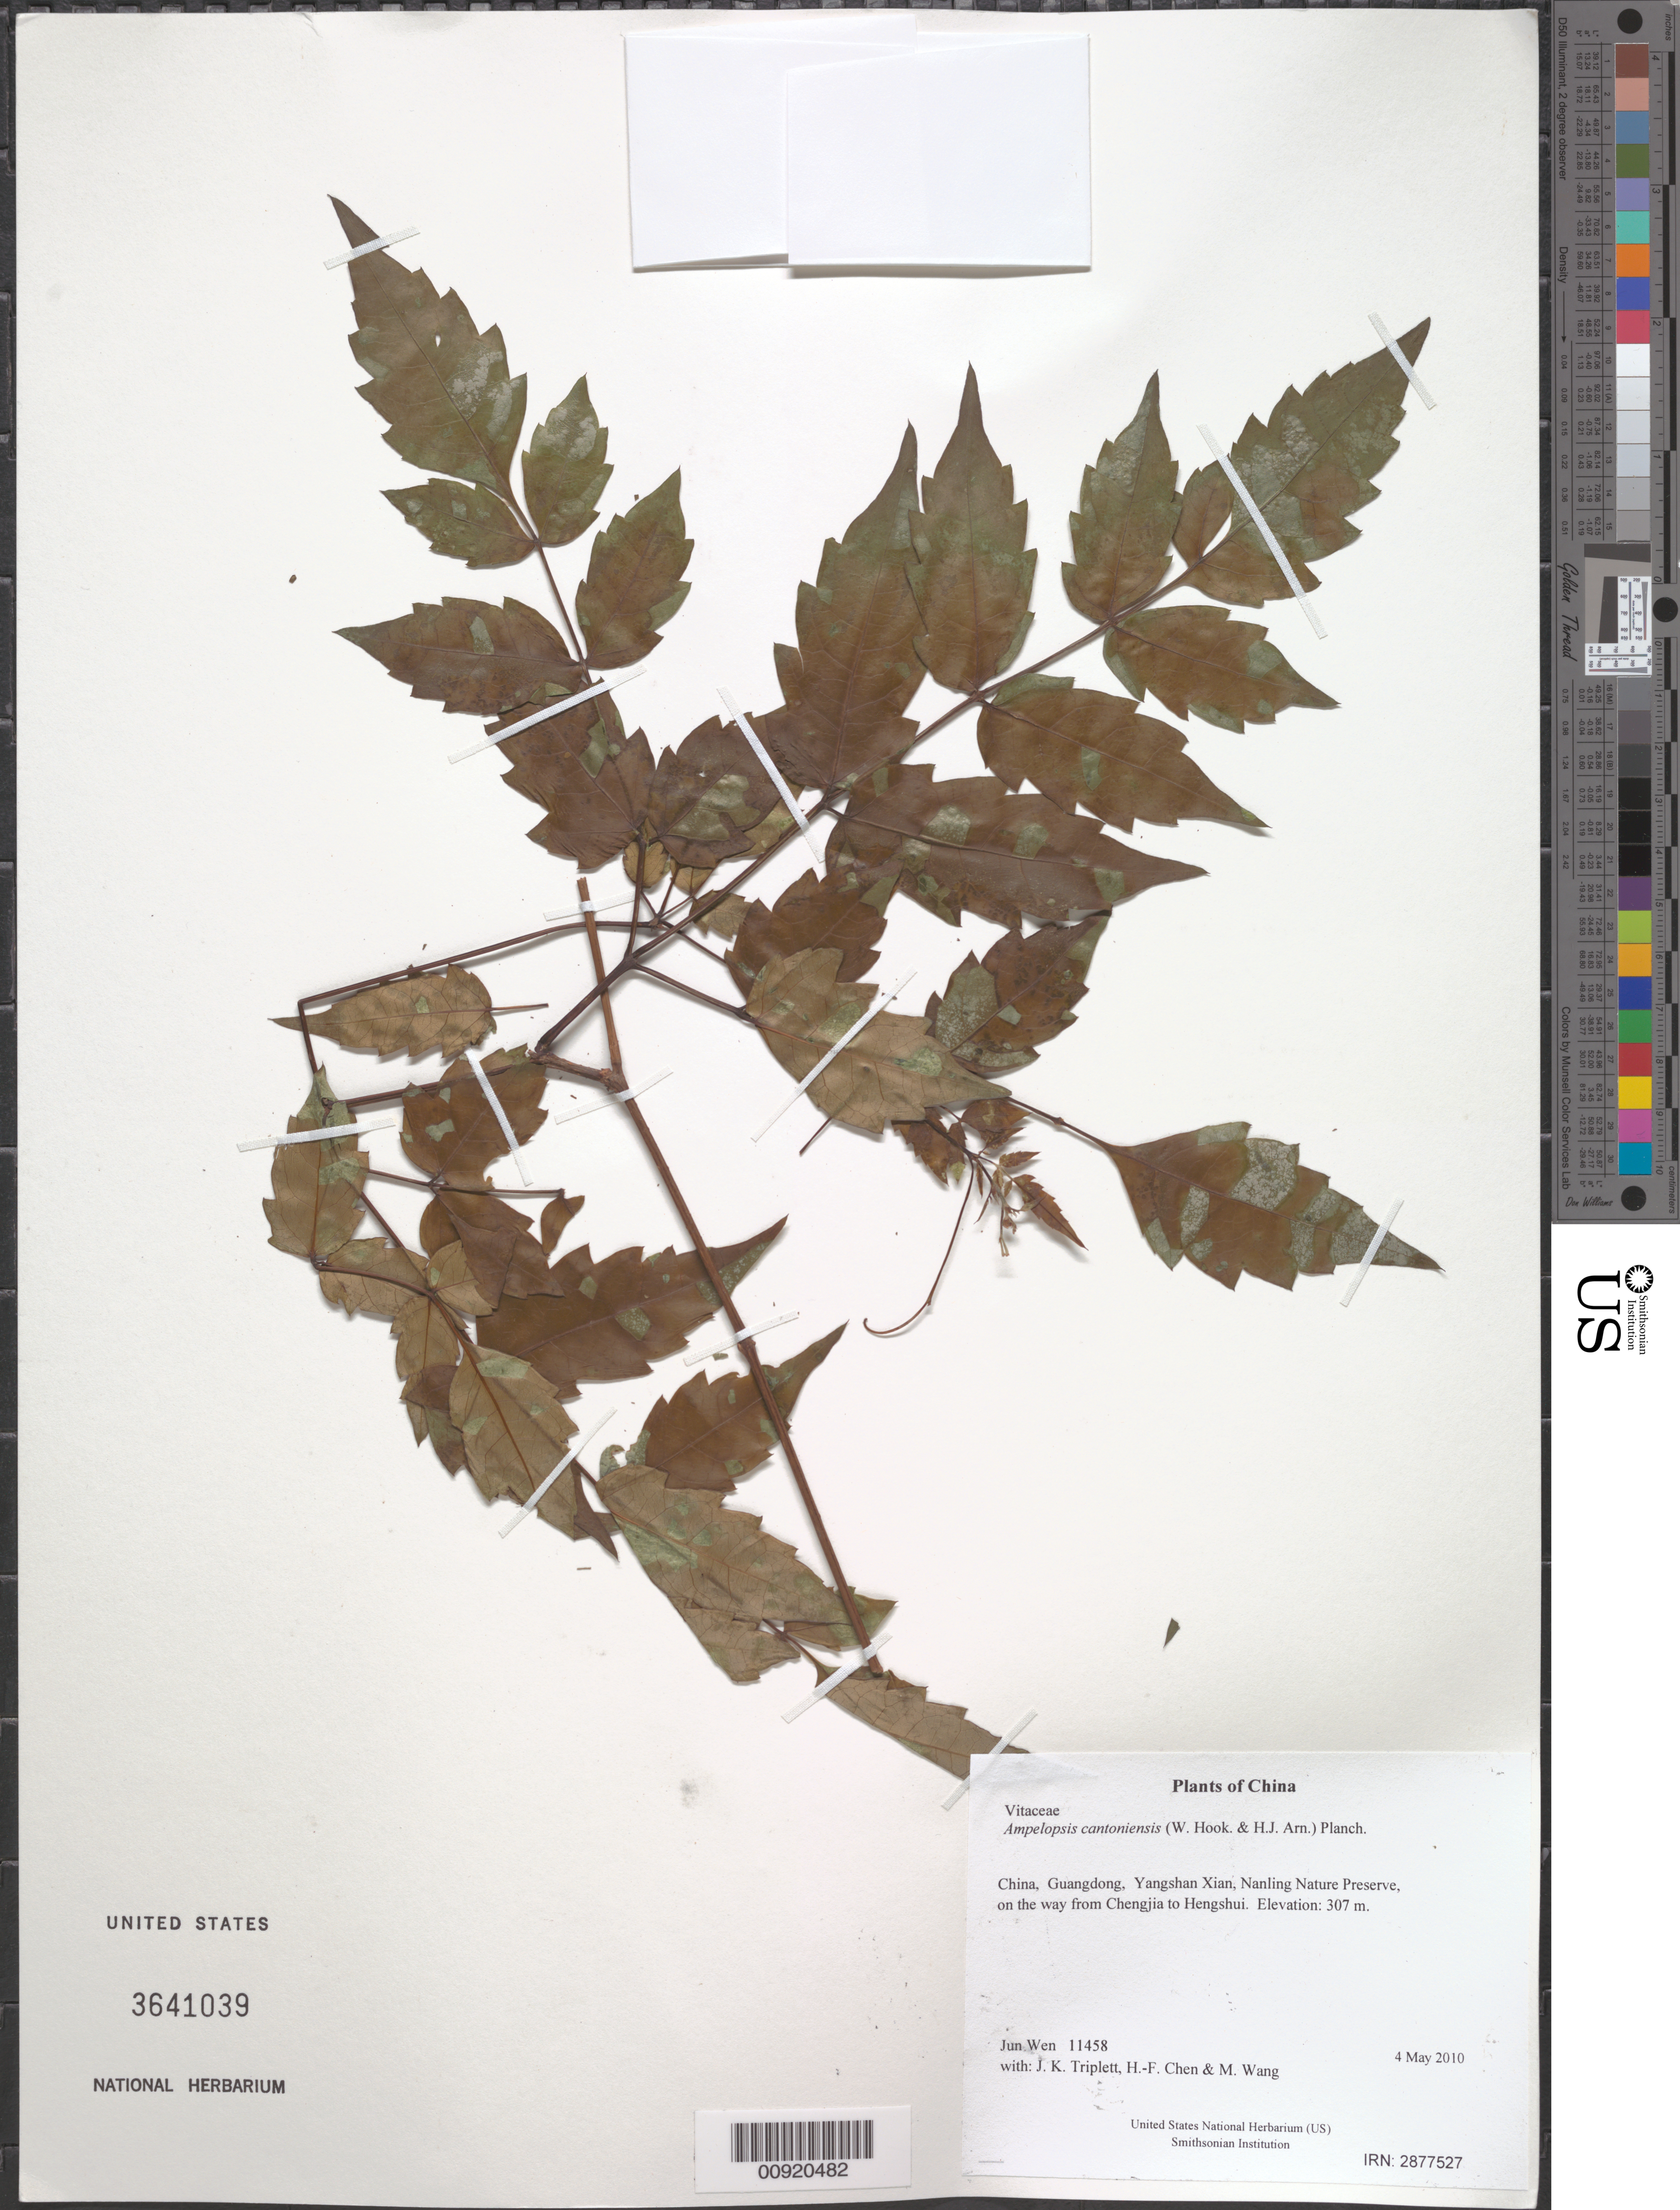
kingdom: Plantae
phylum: Tracheophyta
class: Magnoliopsida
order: Vitales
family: Vitaceae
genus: Ampelopsis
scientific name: Ampelopsis cantoniensis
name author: (W. Hook. & H.J. Arn.) Planch.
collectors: J. Wen, J. K. Triplett, H.-F. Chen & M. Wang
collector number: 11458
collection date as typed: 4 May 2010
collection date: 2010-05-04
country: China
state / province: Guangdong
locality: Yangshan Xian, Nanling Nature Preserve, on the way from Chengjia to Hengshui.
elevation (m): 307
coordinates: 24 50.674 N, 112 52.418 E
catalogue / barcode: US 3641039